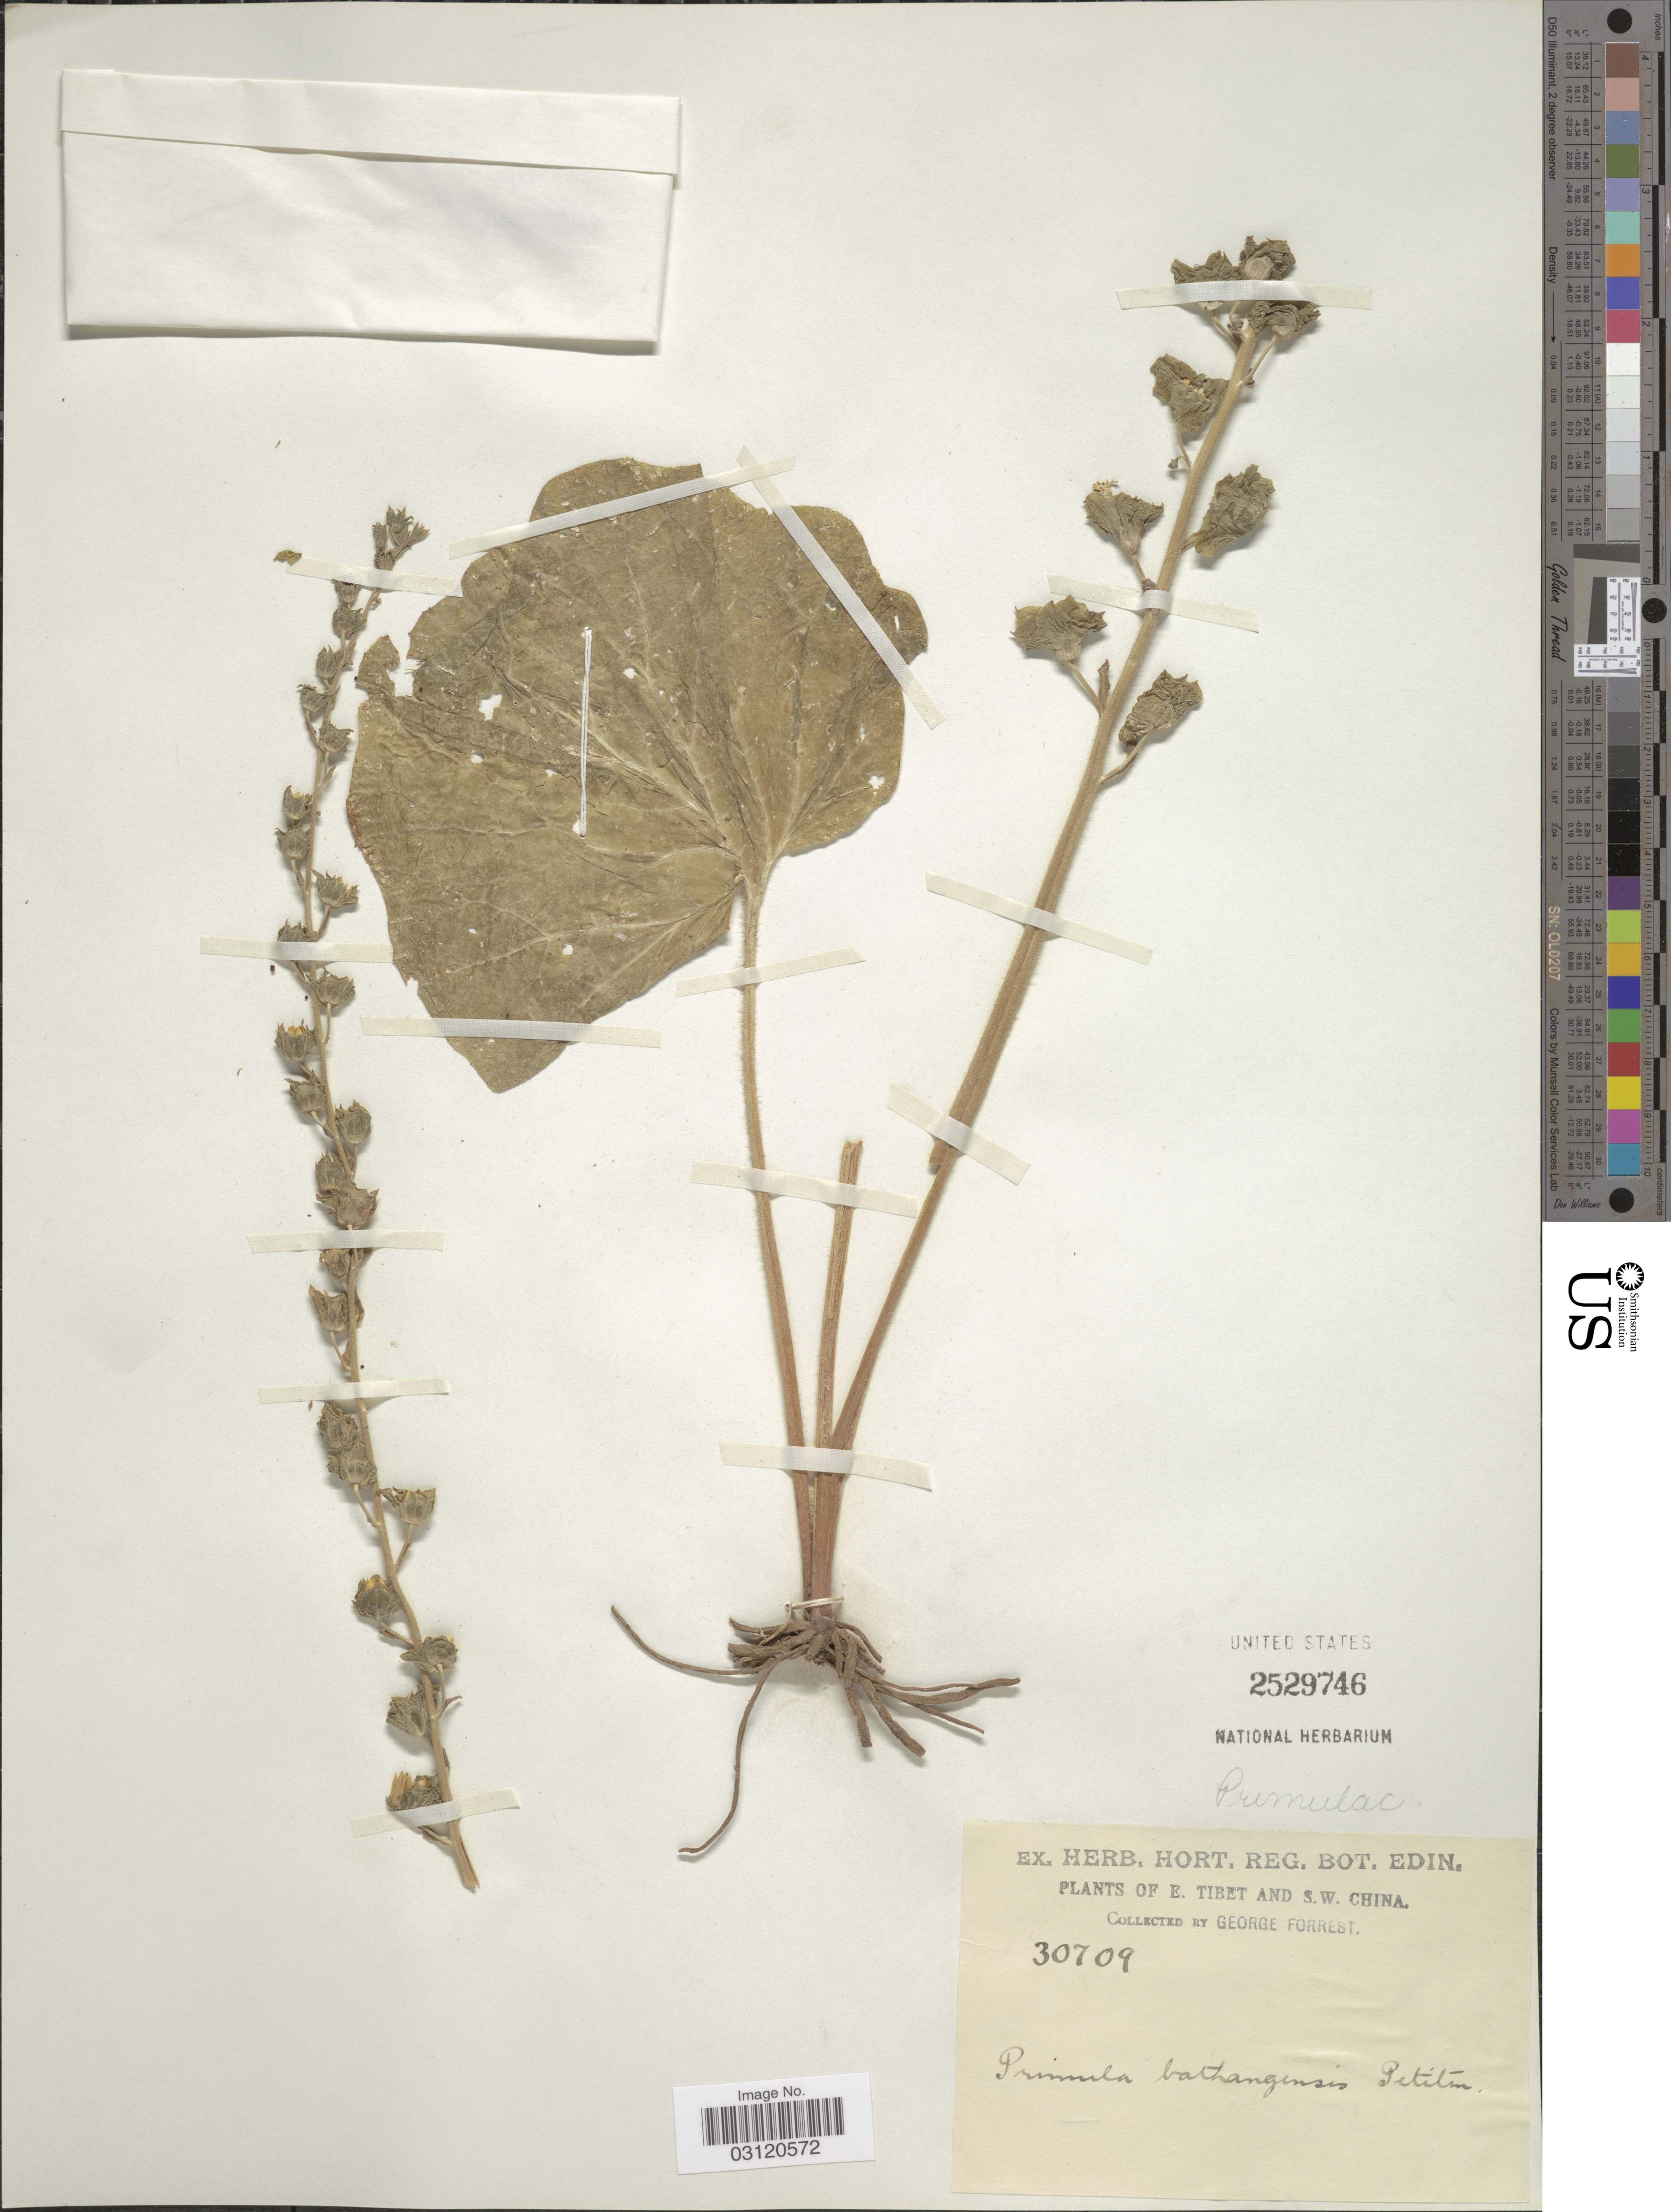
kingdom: Plantae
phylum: Tracheophyta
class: Magnoliopsida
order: Ericales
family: Primulaceae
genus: Primula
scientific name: Primula bathangensis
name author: Petitm.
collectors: G. Forrest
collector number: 30709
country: China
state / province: Xizang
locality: E. Tibet and S.W. China.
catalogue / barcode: US 2529746